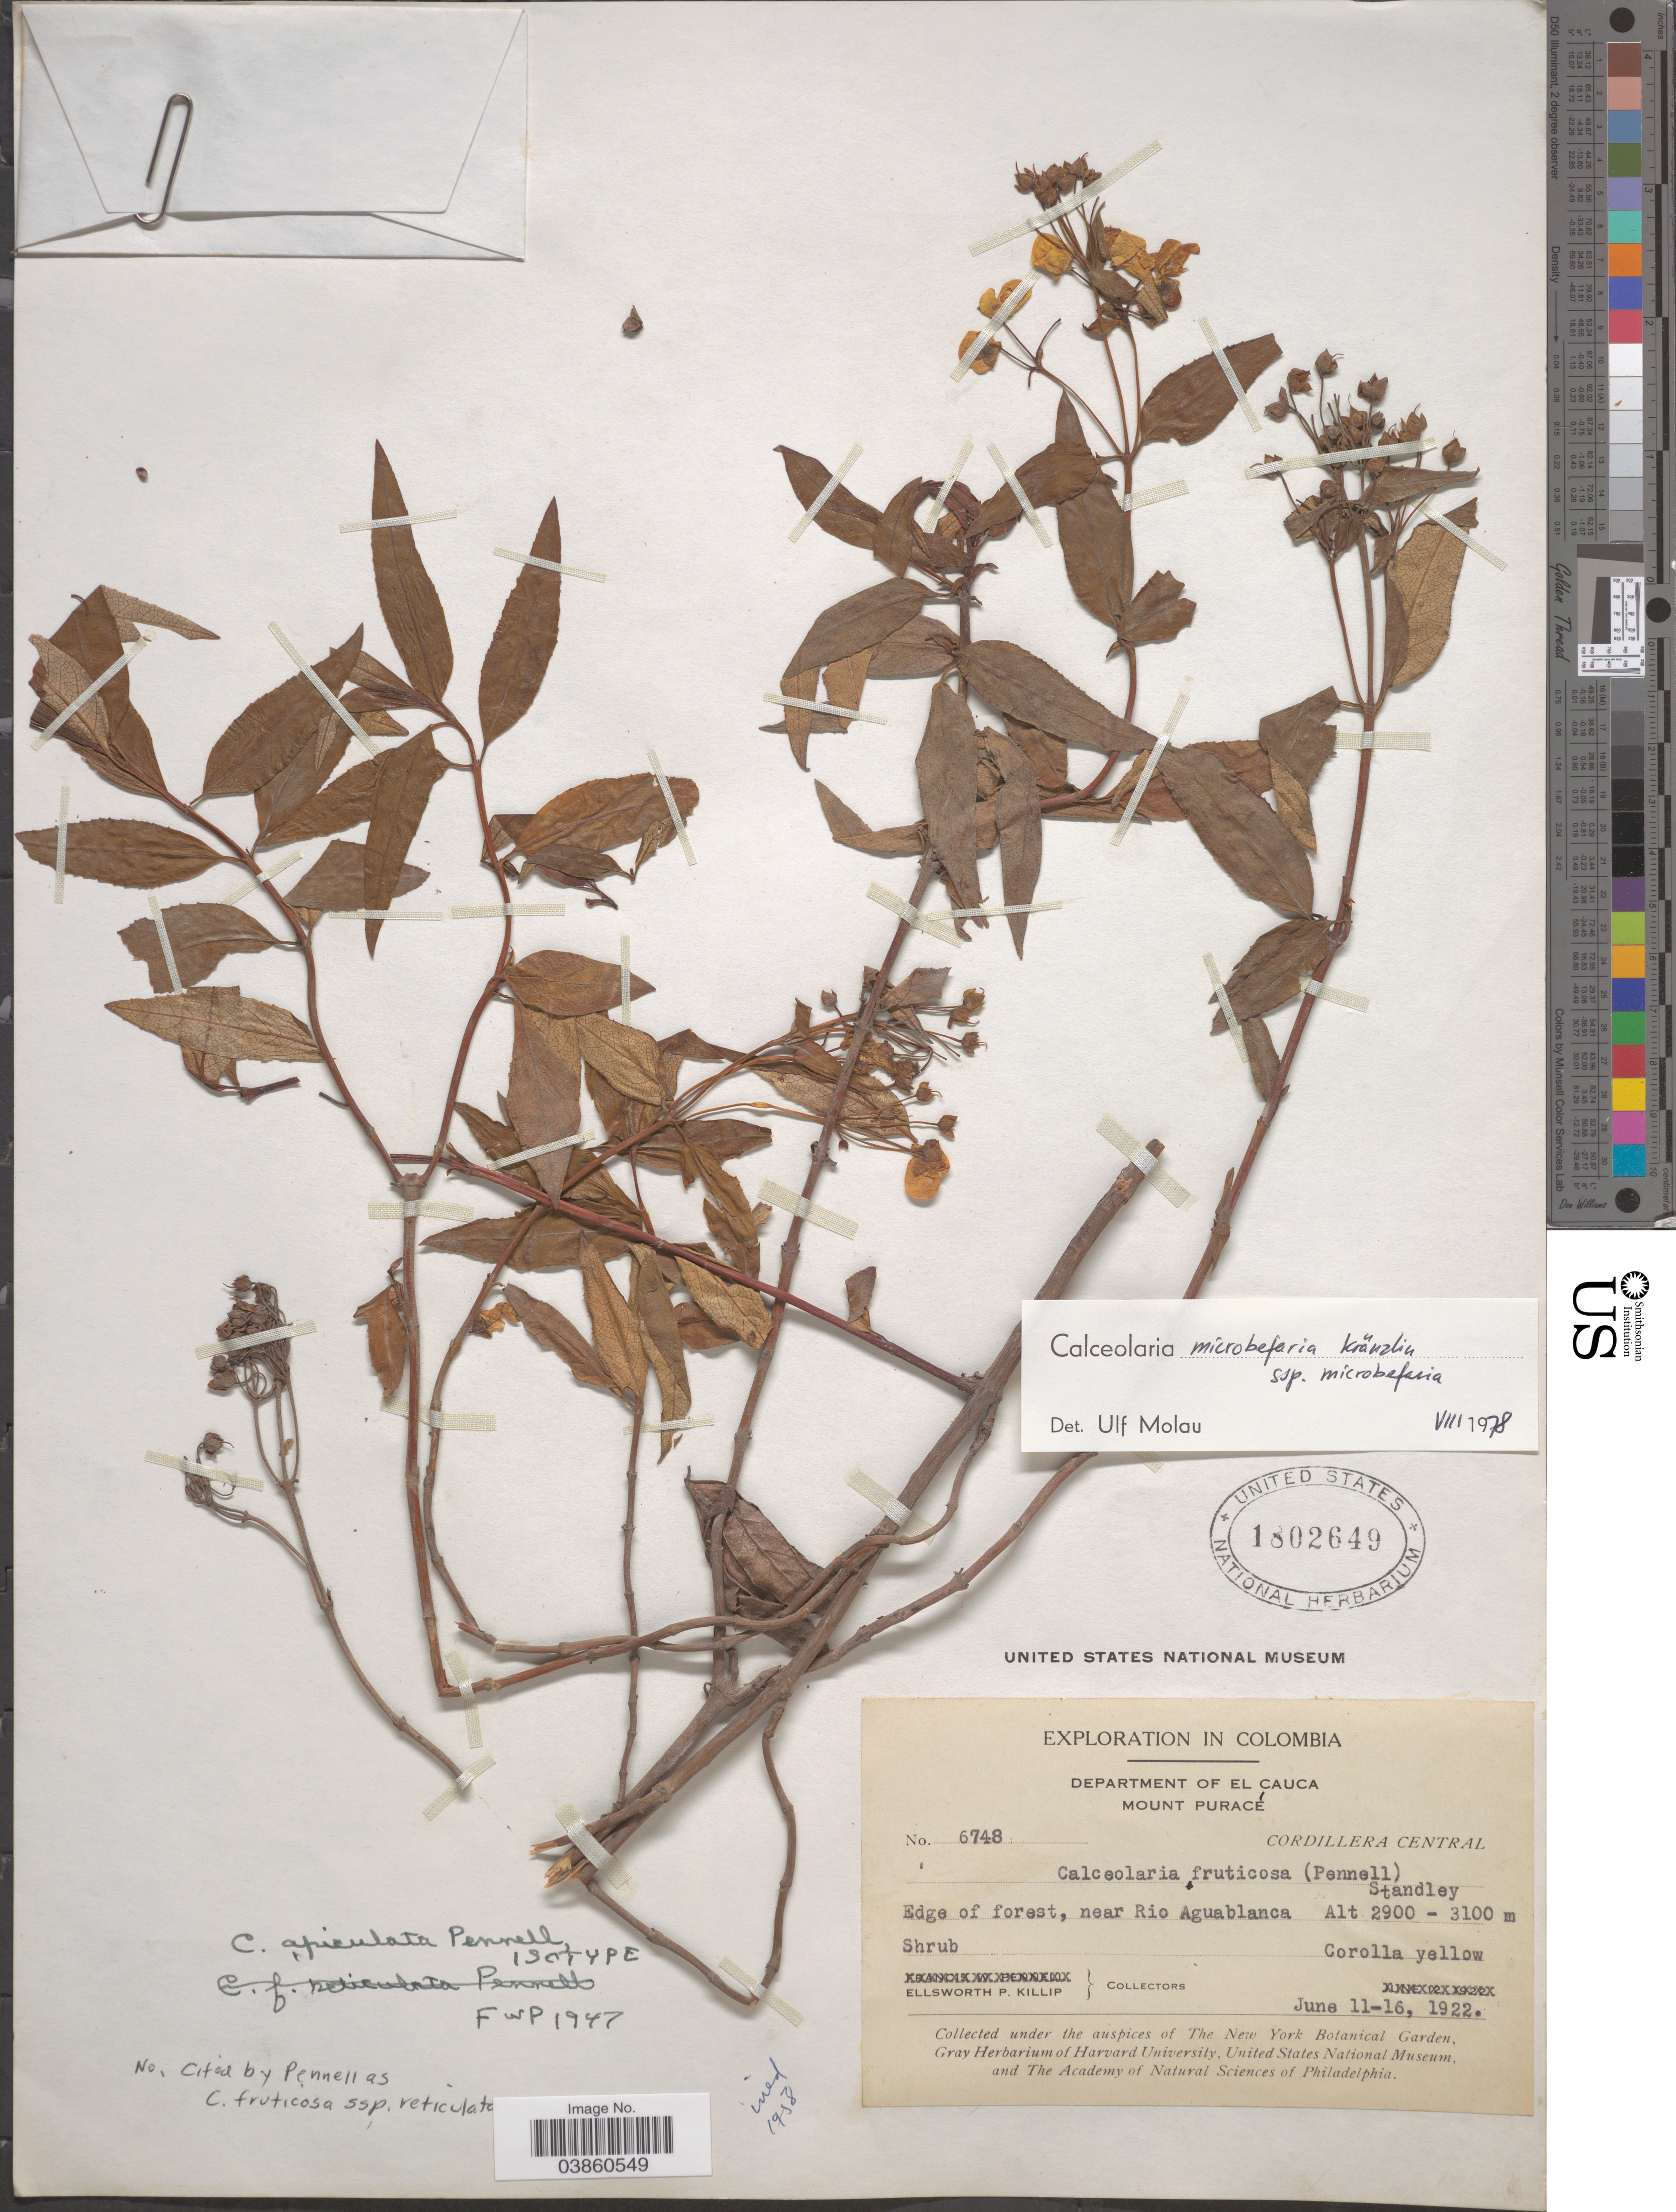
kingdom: Plantae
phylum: Tracheophyta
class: Magnoliopsida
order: Lamiales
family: Calceolariaceae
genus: Calceolaria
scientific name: Calceolaria microbefaria subsp. microbefaria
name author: Kränzl.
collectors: E. P. Killip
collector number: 6748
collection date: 1922-06-11/1922-06-16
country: Colombia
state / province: Cauca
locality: Department of El Cauca, Mount Puracé. Cordillera Central. Edge of forest, near Rio Aguablanca.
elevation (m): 2900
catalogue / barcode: US 1802649